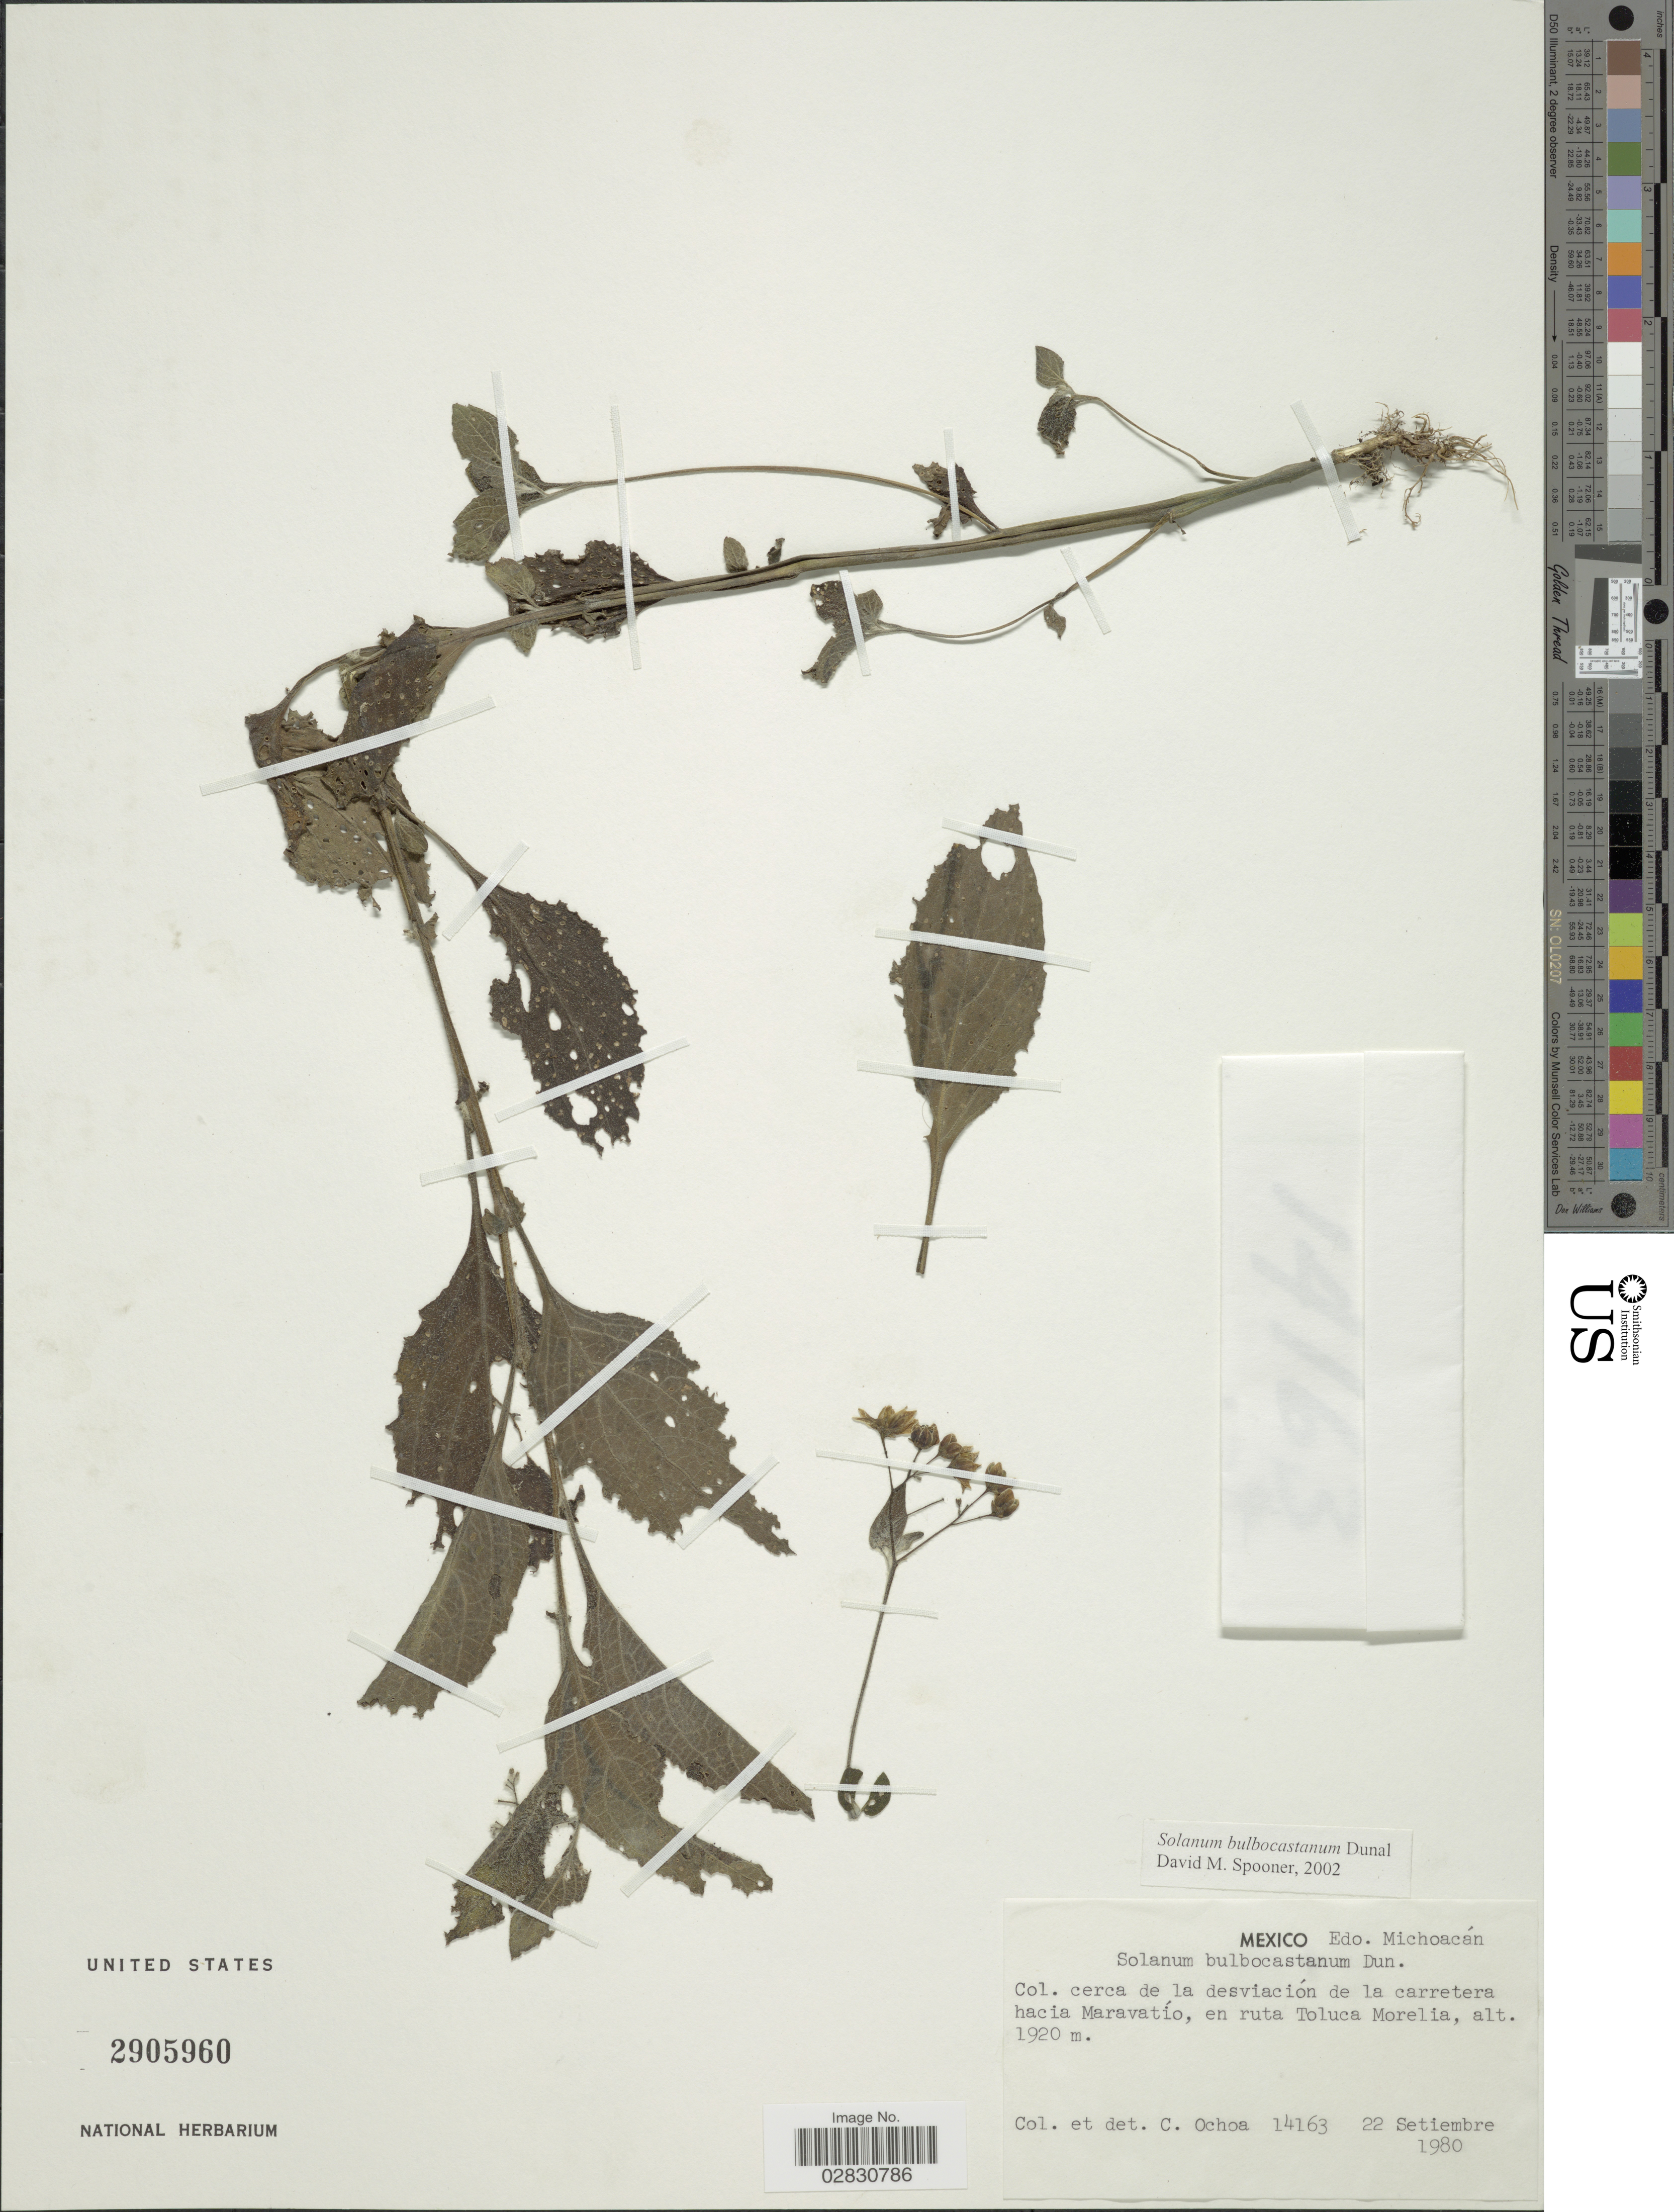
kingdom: Plantae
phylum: Tracheophyta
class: Magnoliopsida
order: Solanales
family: Solanaceae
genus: Solanum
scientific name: Solanum bulbocastanum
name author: Dunal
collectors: C. Ochoa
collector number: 14163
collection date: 1980-09-22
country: Mexico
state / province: Michoacán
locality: Edo. Michoacán. Col. cerca de la desviación de la carretera hacia Maravatio, en ruta Toluca Morelia.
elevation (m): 1920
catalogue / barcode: US 2905960